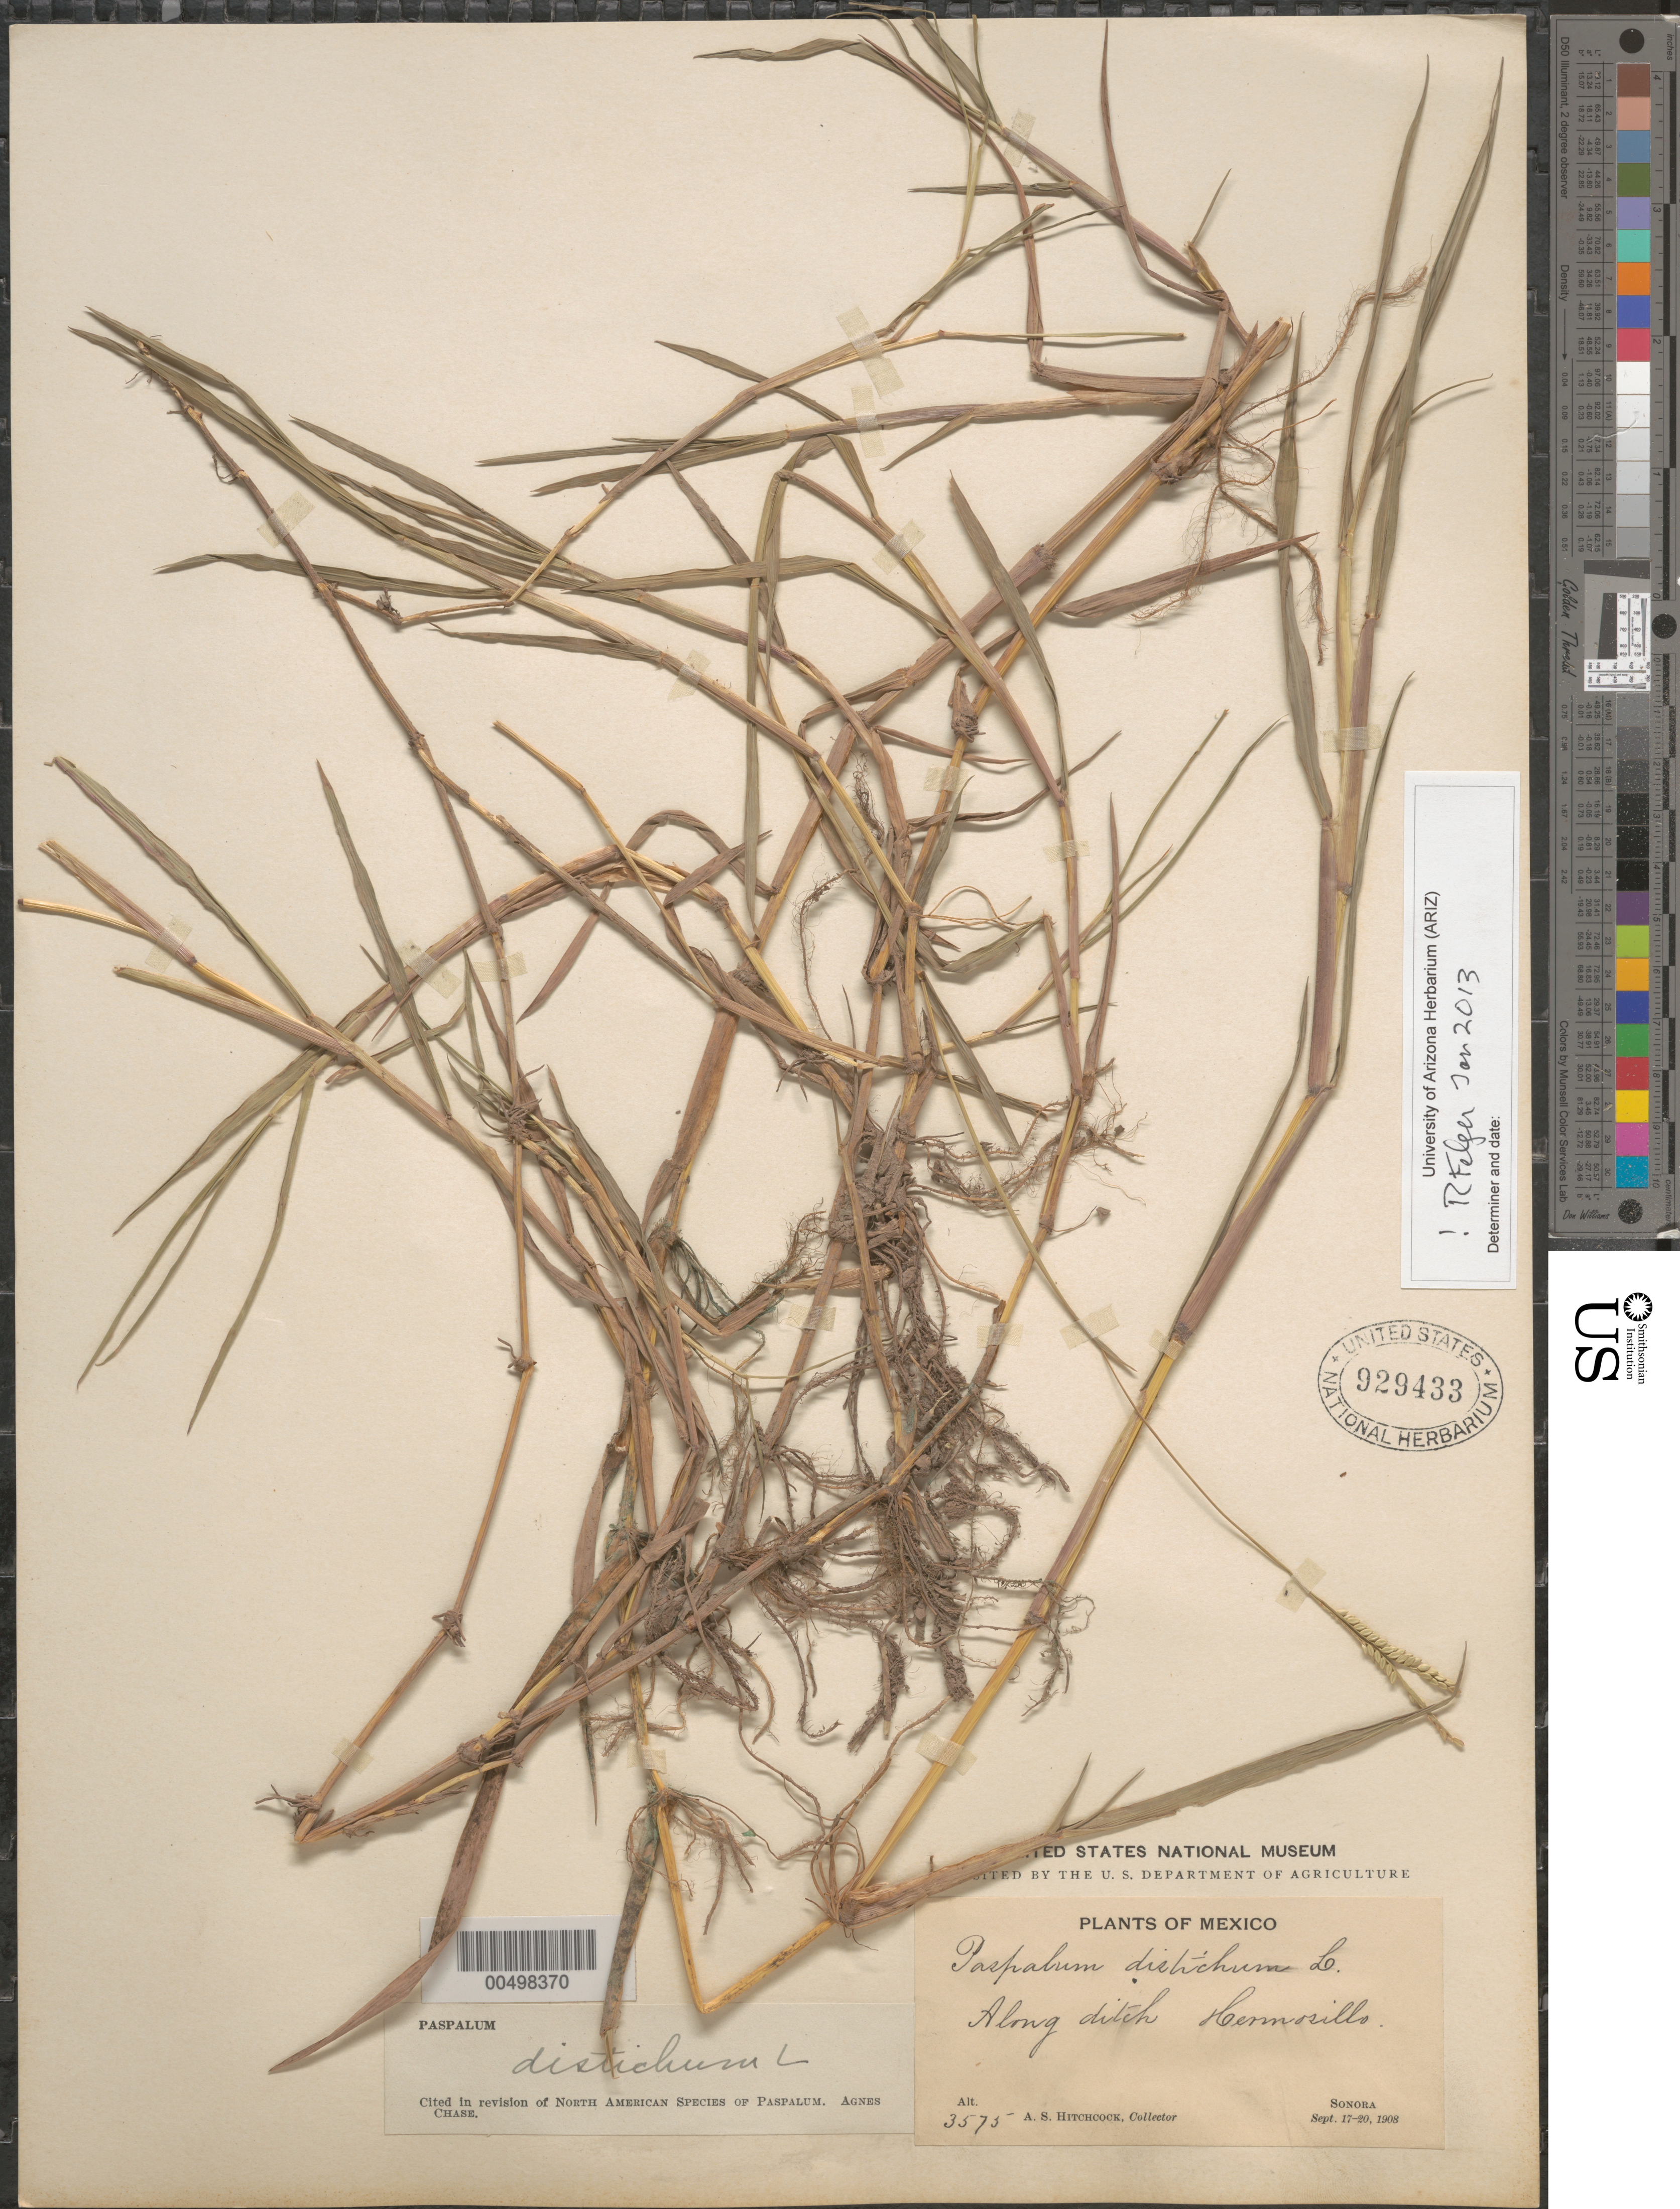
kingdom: Plantae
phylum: Tracheophyta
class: Liliopsida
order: Poales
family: Poaceae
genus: Paspalum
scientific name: Paspalum paspaloides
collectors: A. S. Hitchcock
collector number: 3575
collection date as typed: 17 Sep 1908 to 20 Sep 1908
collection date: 1908-09-17/1908-09-20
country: Mexico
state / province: Sonora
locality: Hermosillo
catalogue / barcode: US 929433